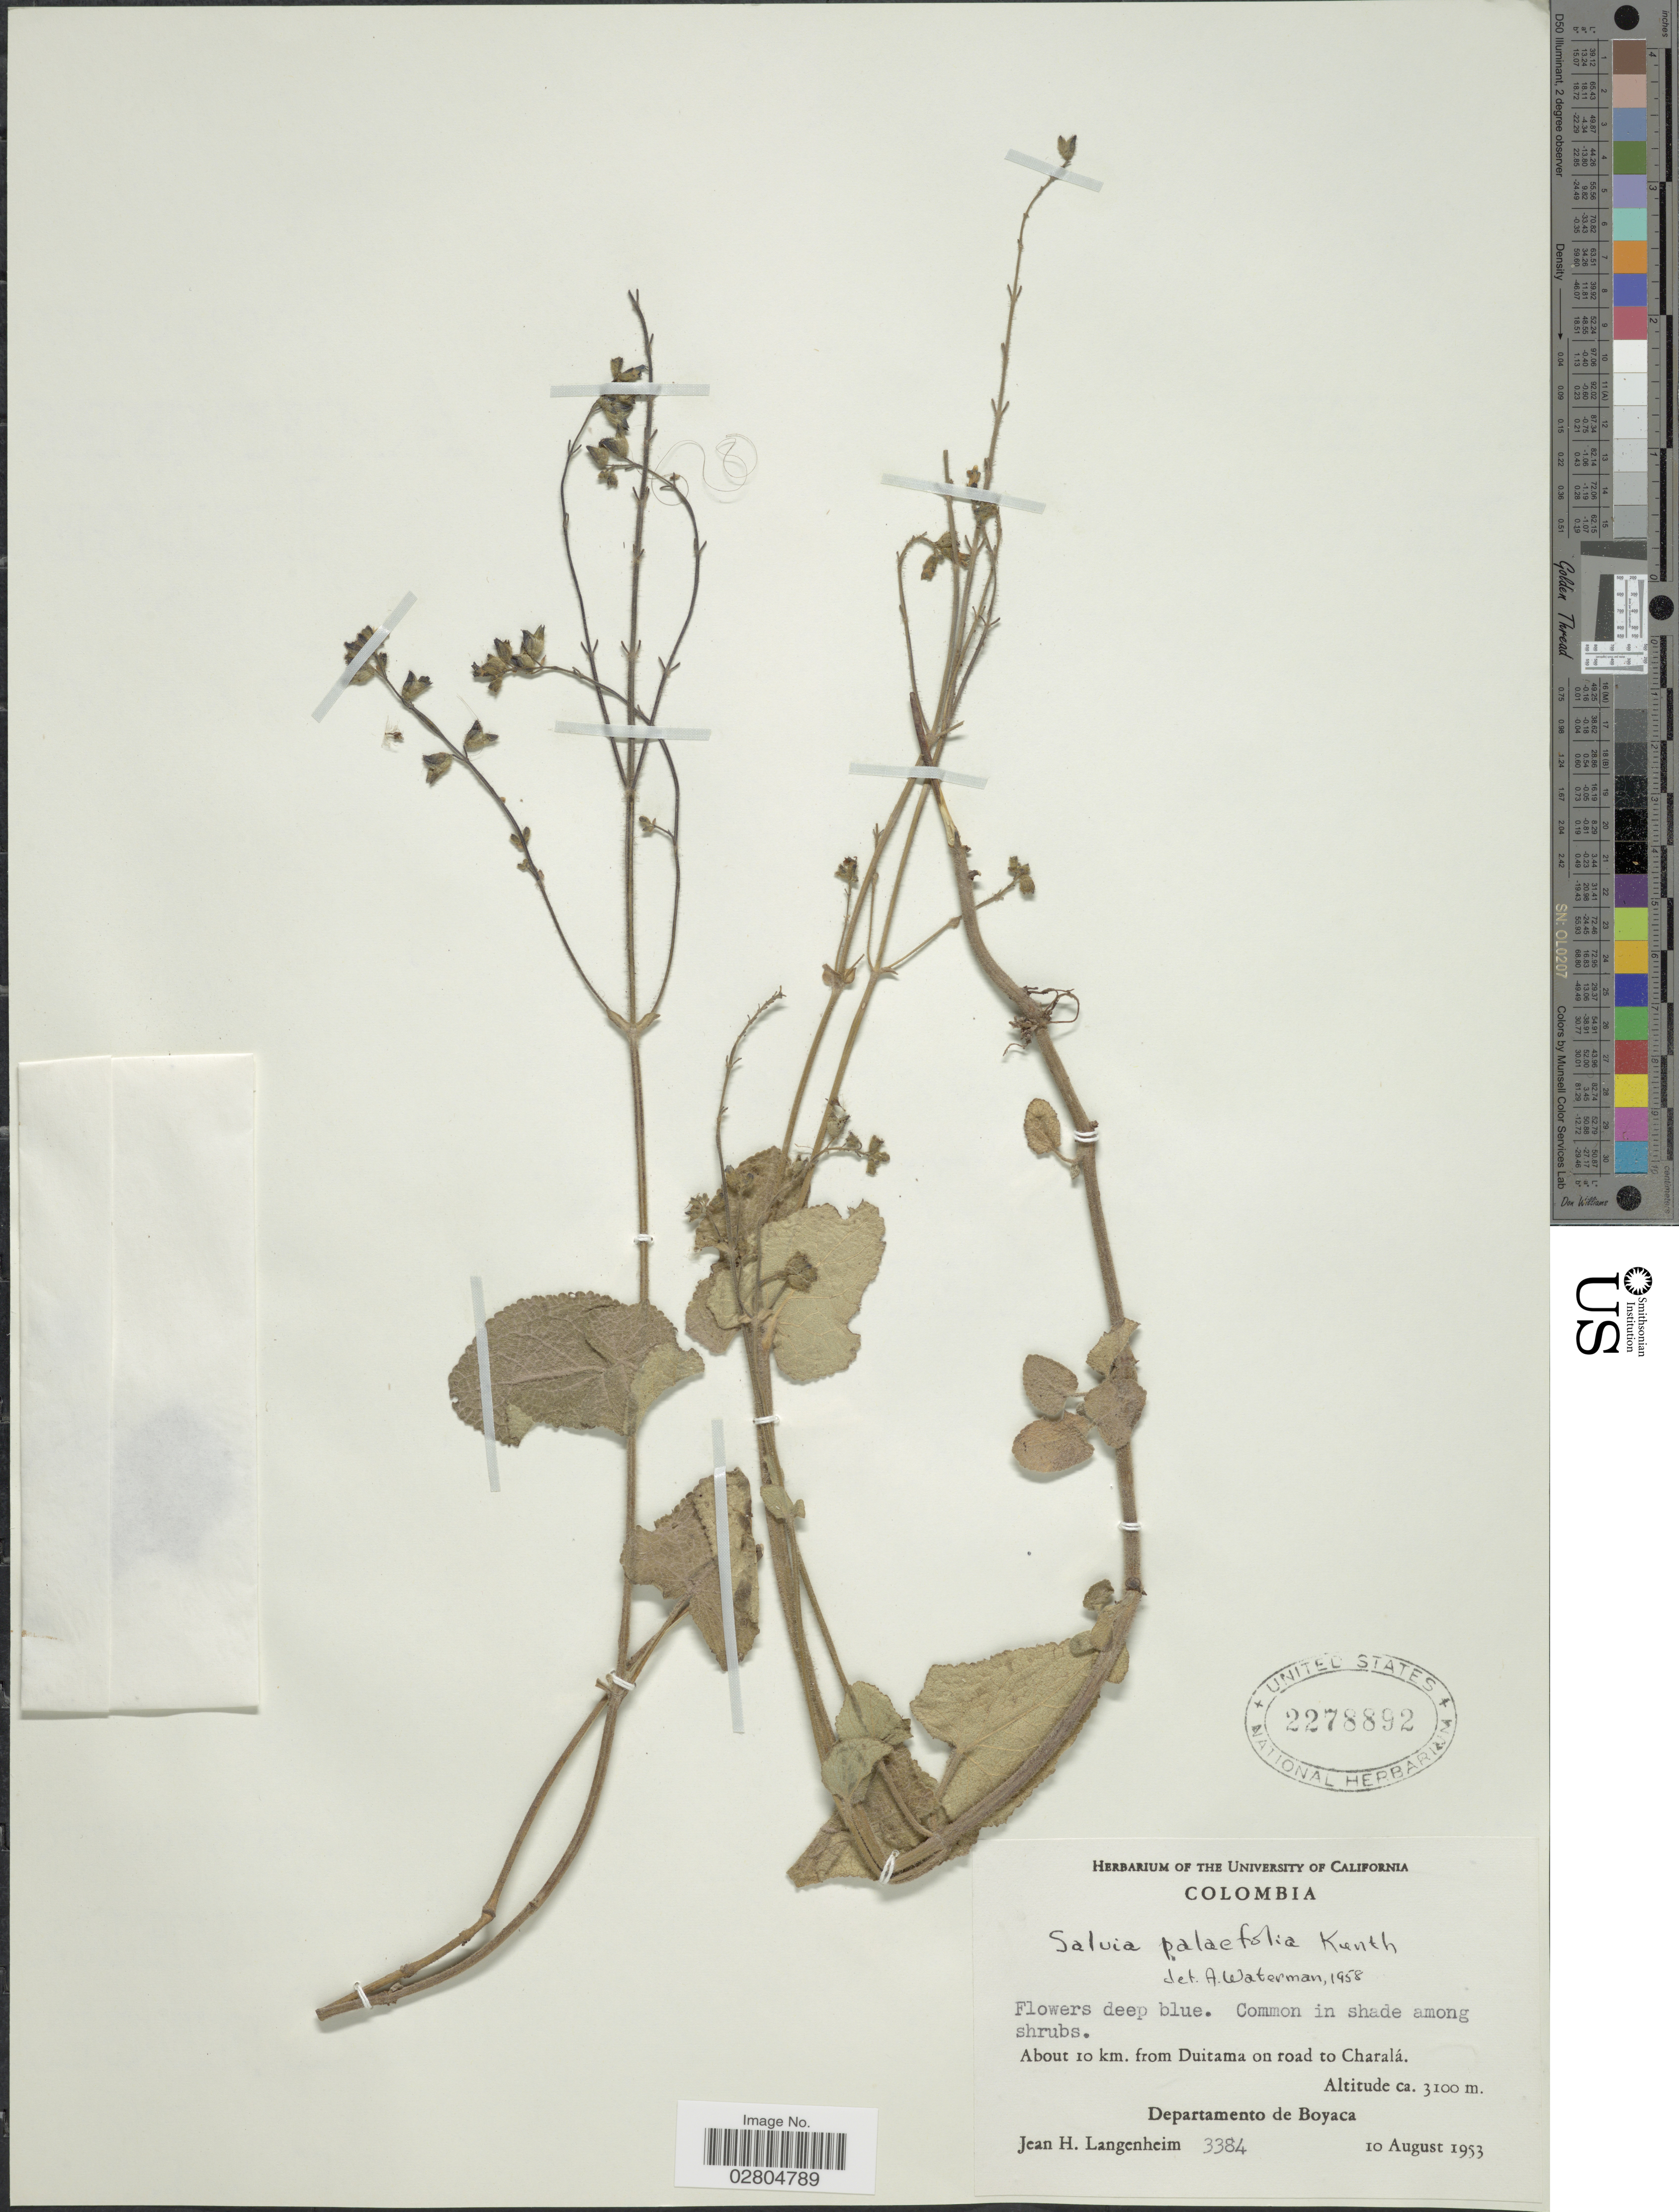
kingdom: Plantae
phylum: Tracheophyta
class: Magnoliopsida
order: Lamiales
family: Lamiaceae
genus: Salvia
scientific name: Salvia palifolia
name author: Kunth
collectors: J. H. Langenheim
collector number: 3384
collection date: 1953-08-10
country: Colombia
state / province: Boyacá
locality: About 10 km. from Duitama on road to Charalá. Departamento de Boyaca.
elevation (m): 3100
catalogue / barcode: US 2278892